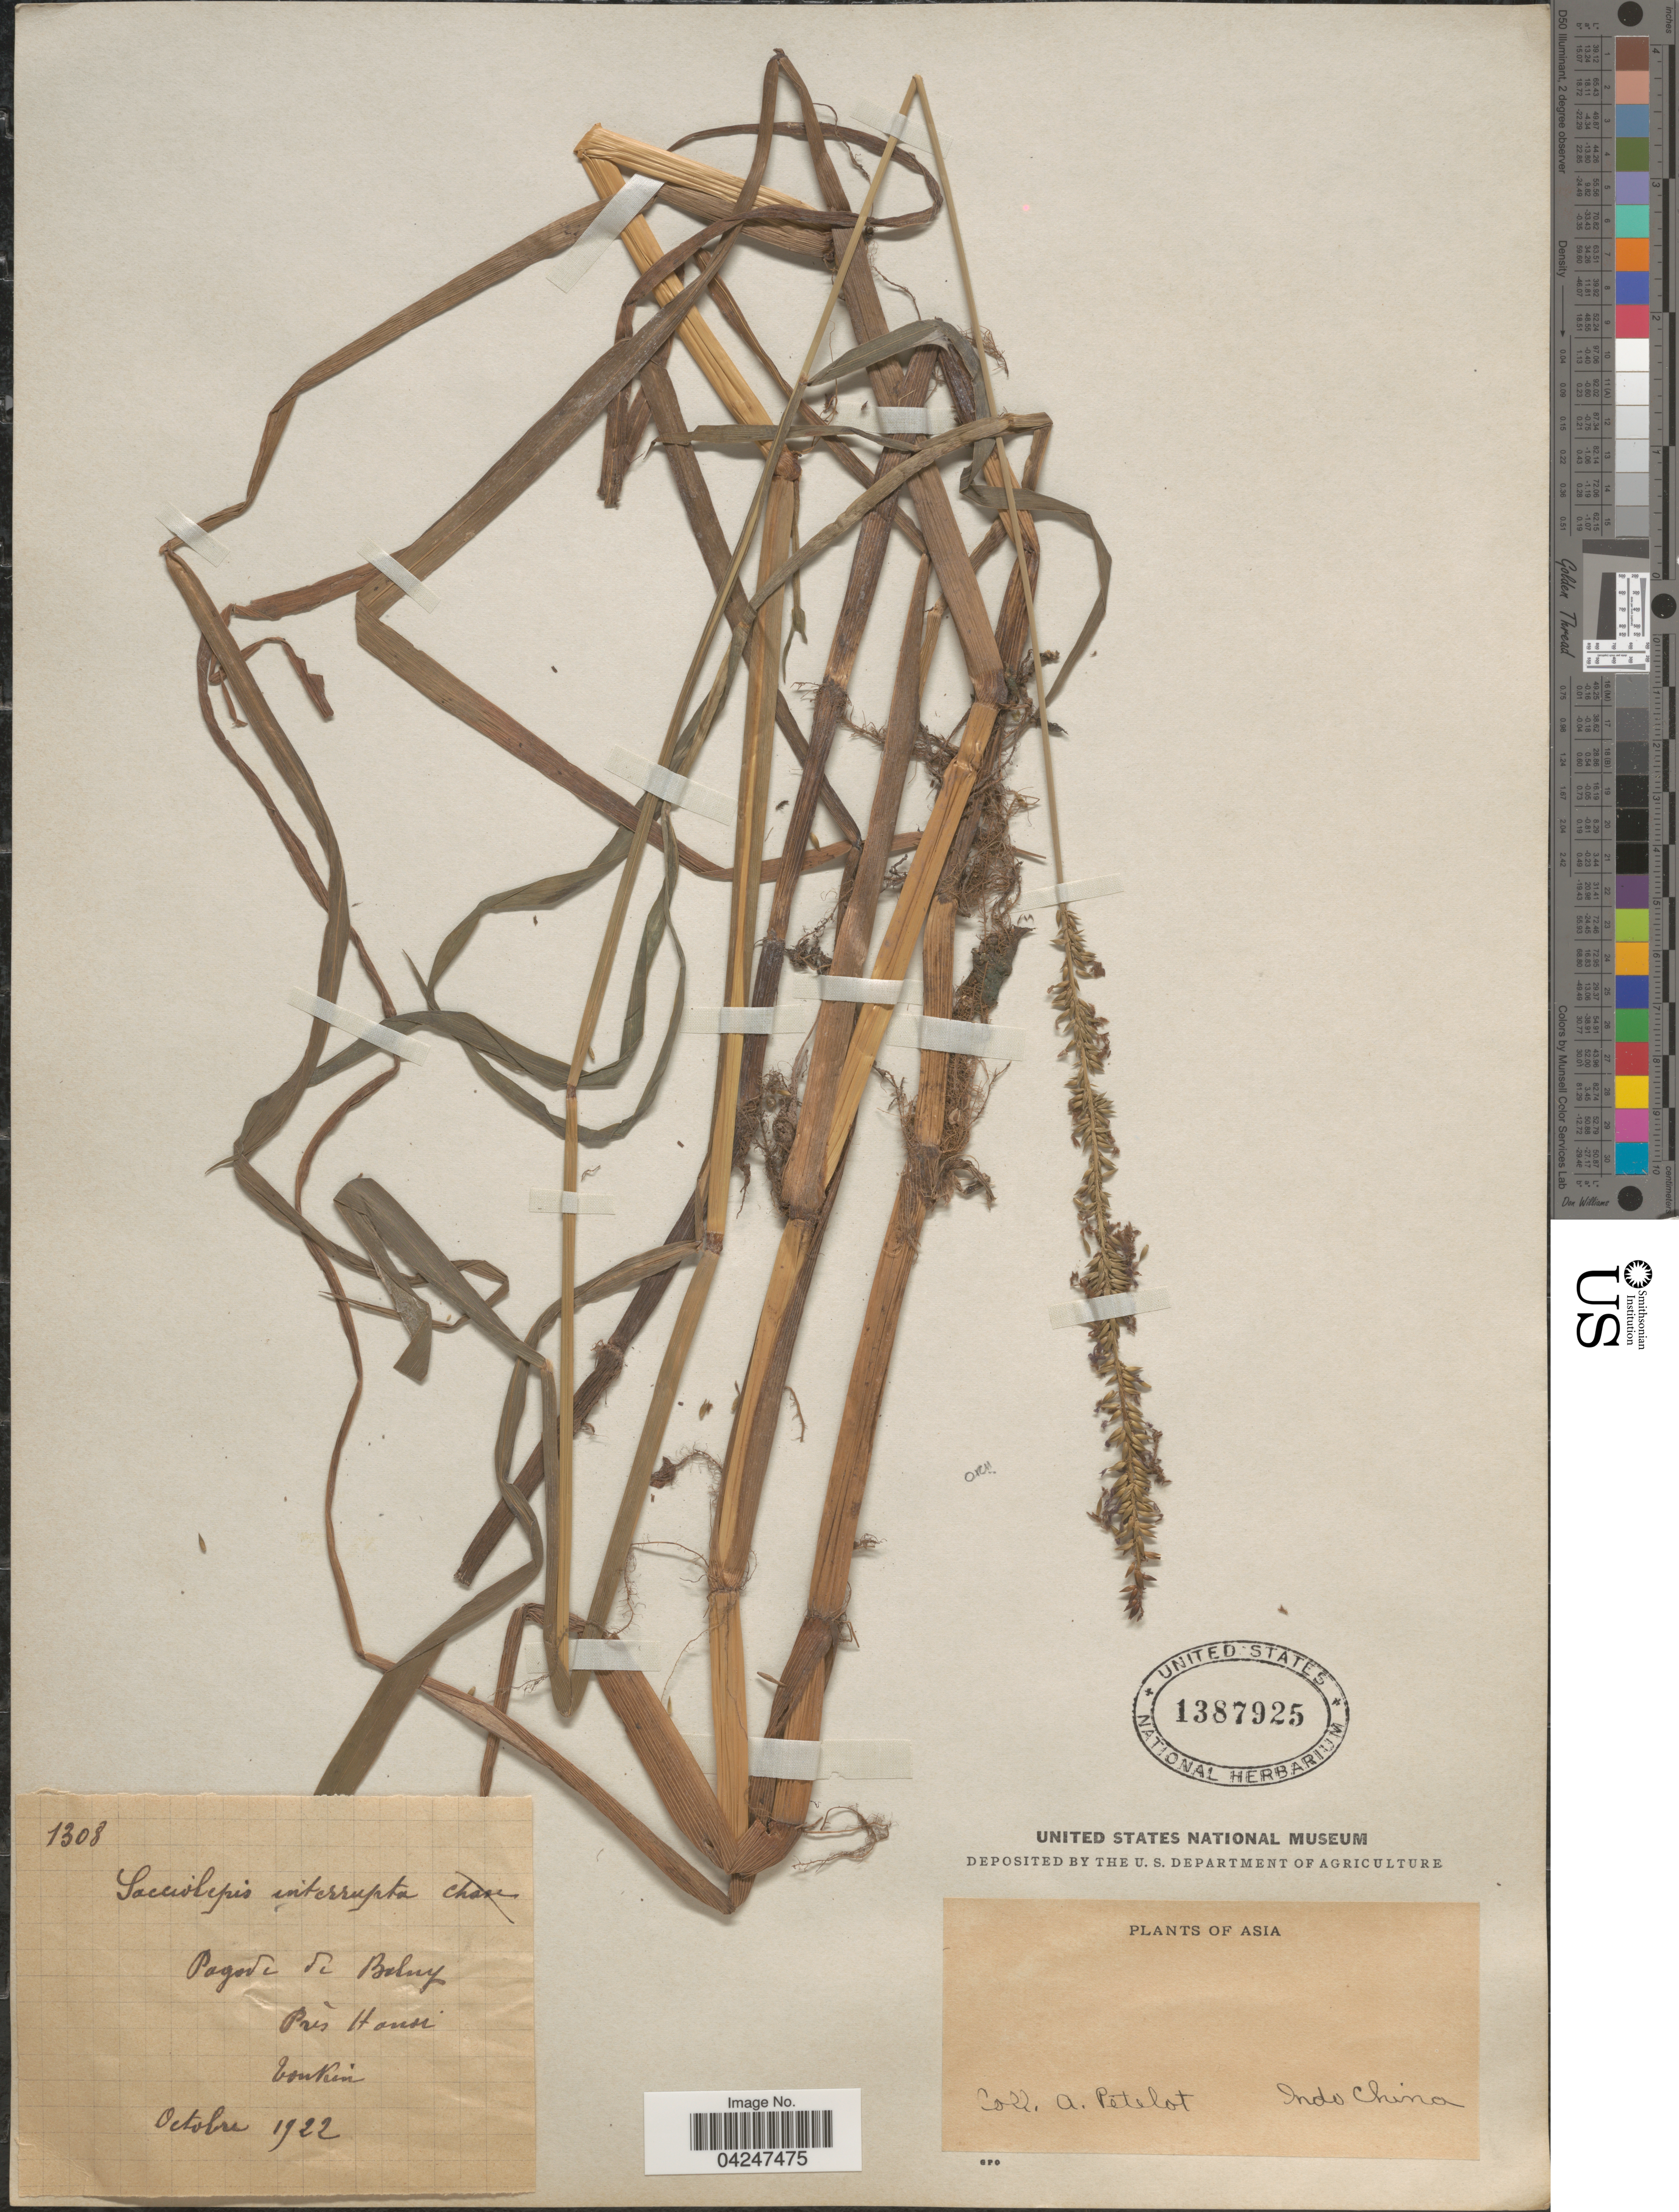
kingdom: Plantae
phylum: Tracheophyta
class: Liliopsida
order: Poales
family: Poaceae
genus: Sacciolepis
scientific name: Sacciolepis interrupta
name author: (Willd.) Stapf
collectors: A. Petelot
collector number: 1308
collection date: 1922-10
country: Vietnam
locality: Pagode de Balny Près Hanoi. Indo-China. Tonkin.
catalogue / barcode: US 1387925